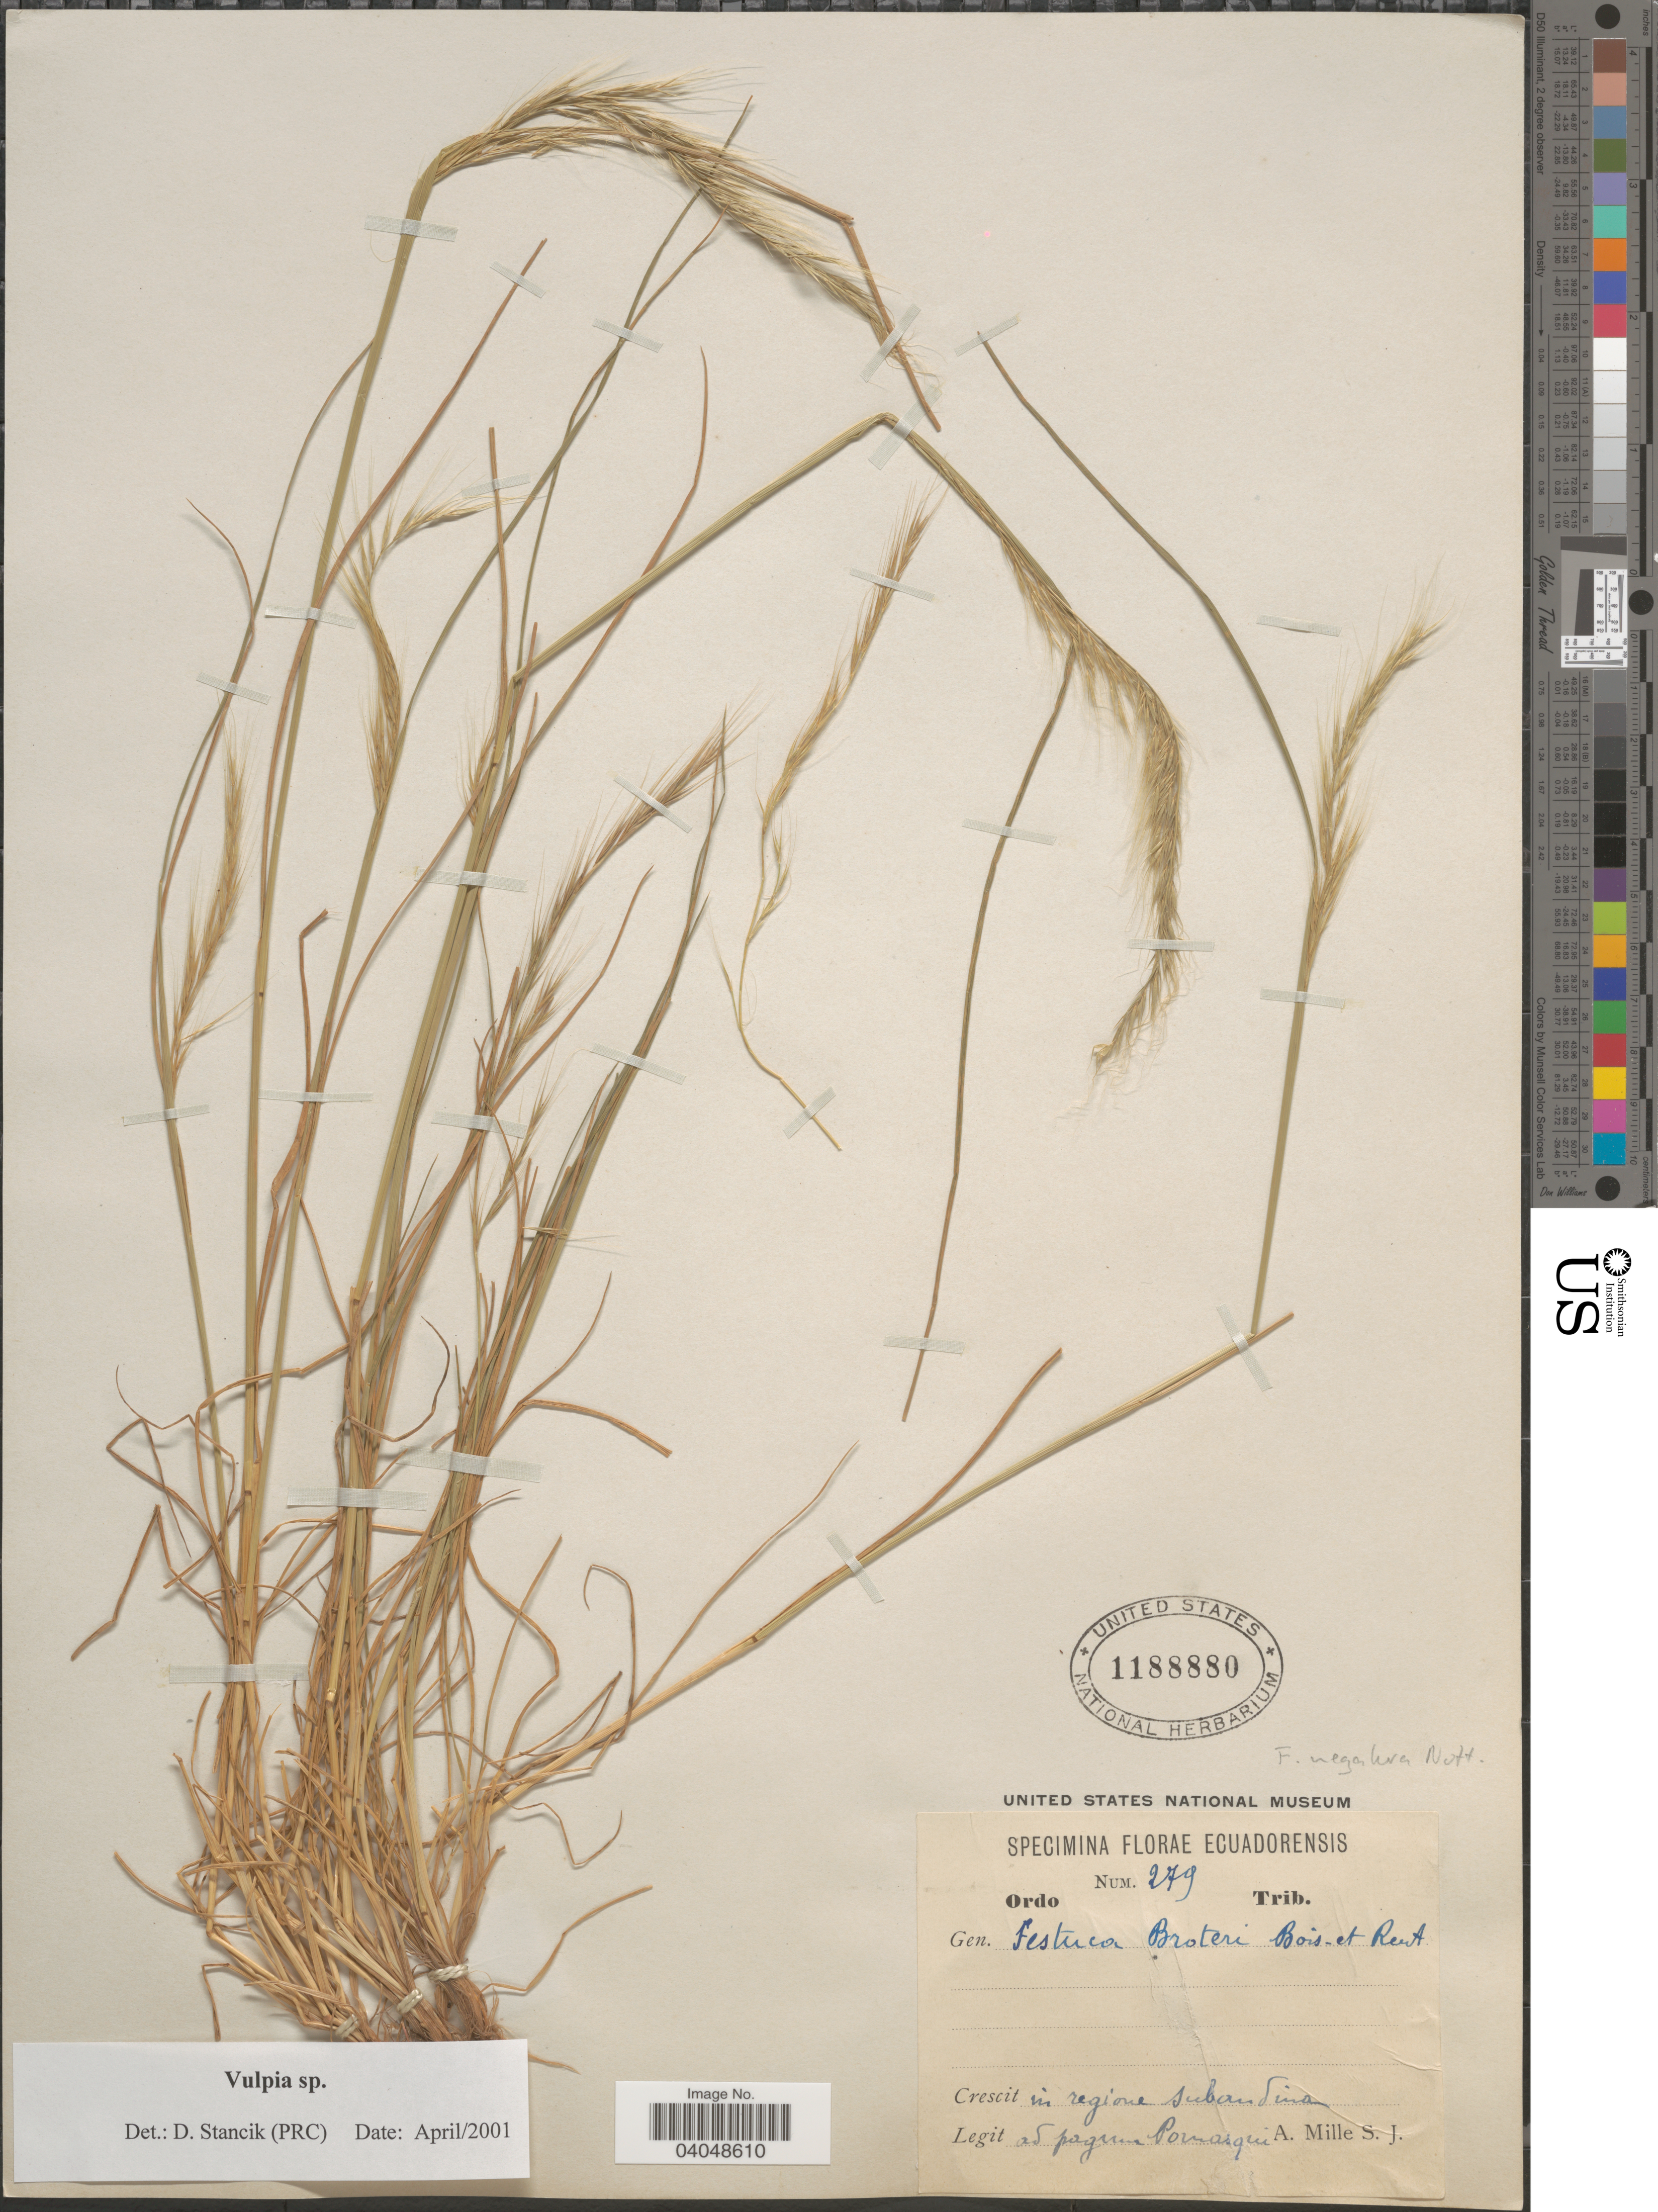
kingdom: Plantae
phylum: Tracheophyta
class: Liliopsida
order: Poales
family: Poaceae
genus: Festuca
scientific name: Festuca sp.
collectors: A. Mille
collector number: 279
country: Ecuador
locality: In regione subandina. Ad pagum Pomasqui.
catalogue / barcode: US 1188880